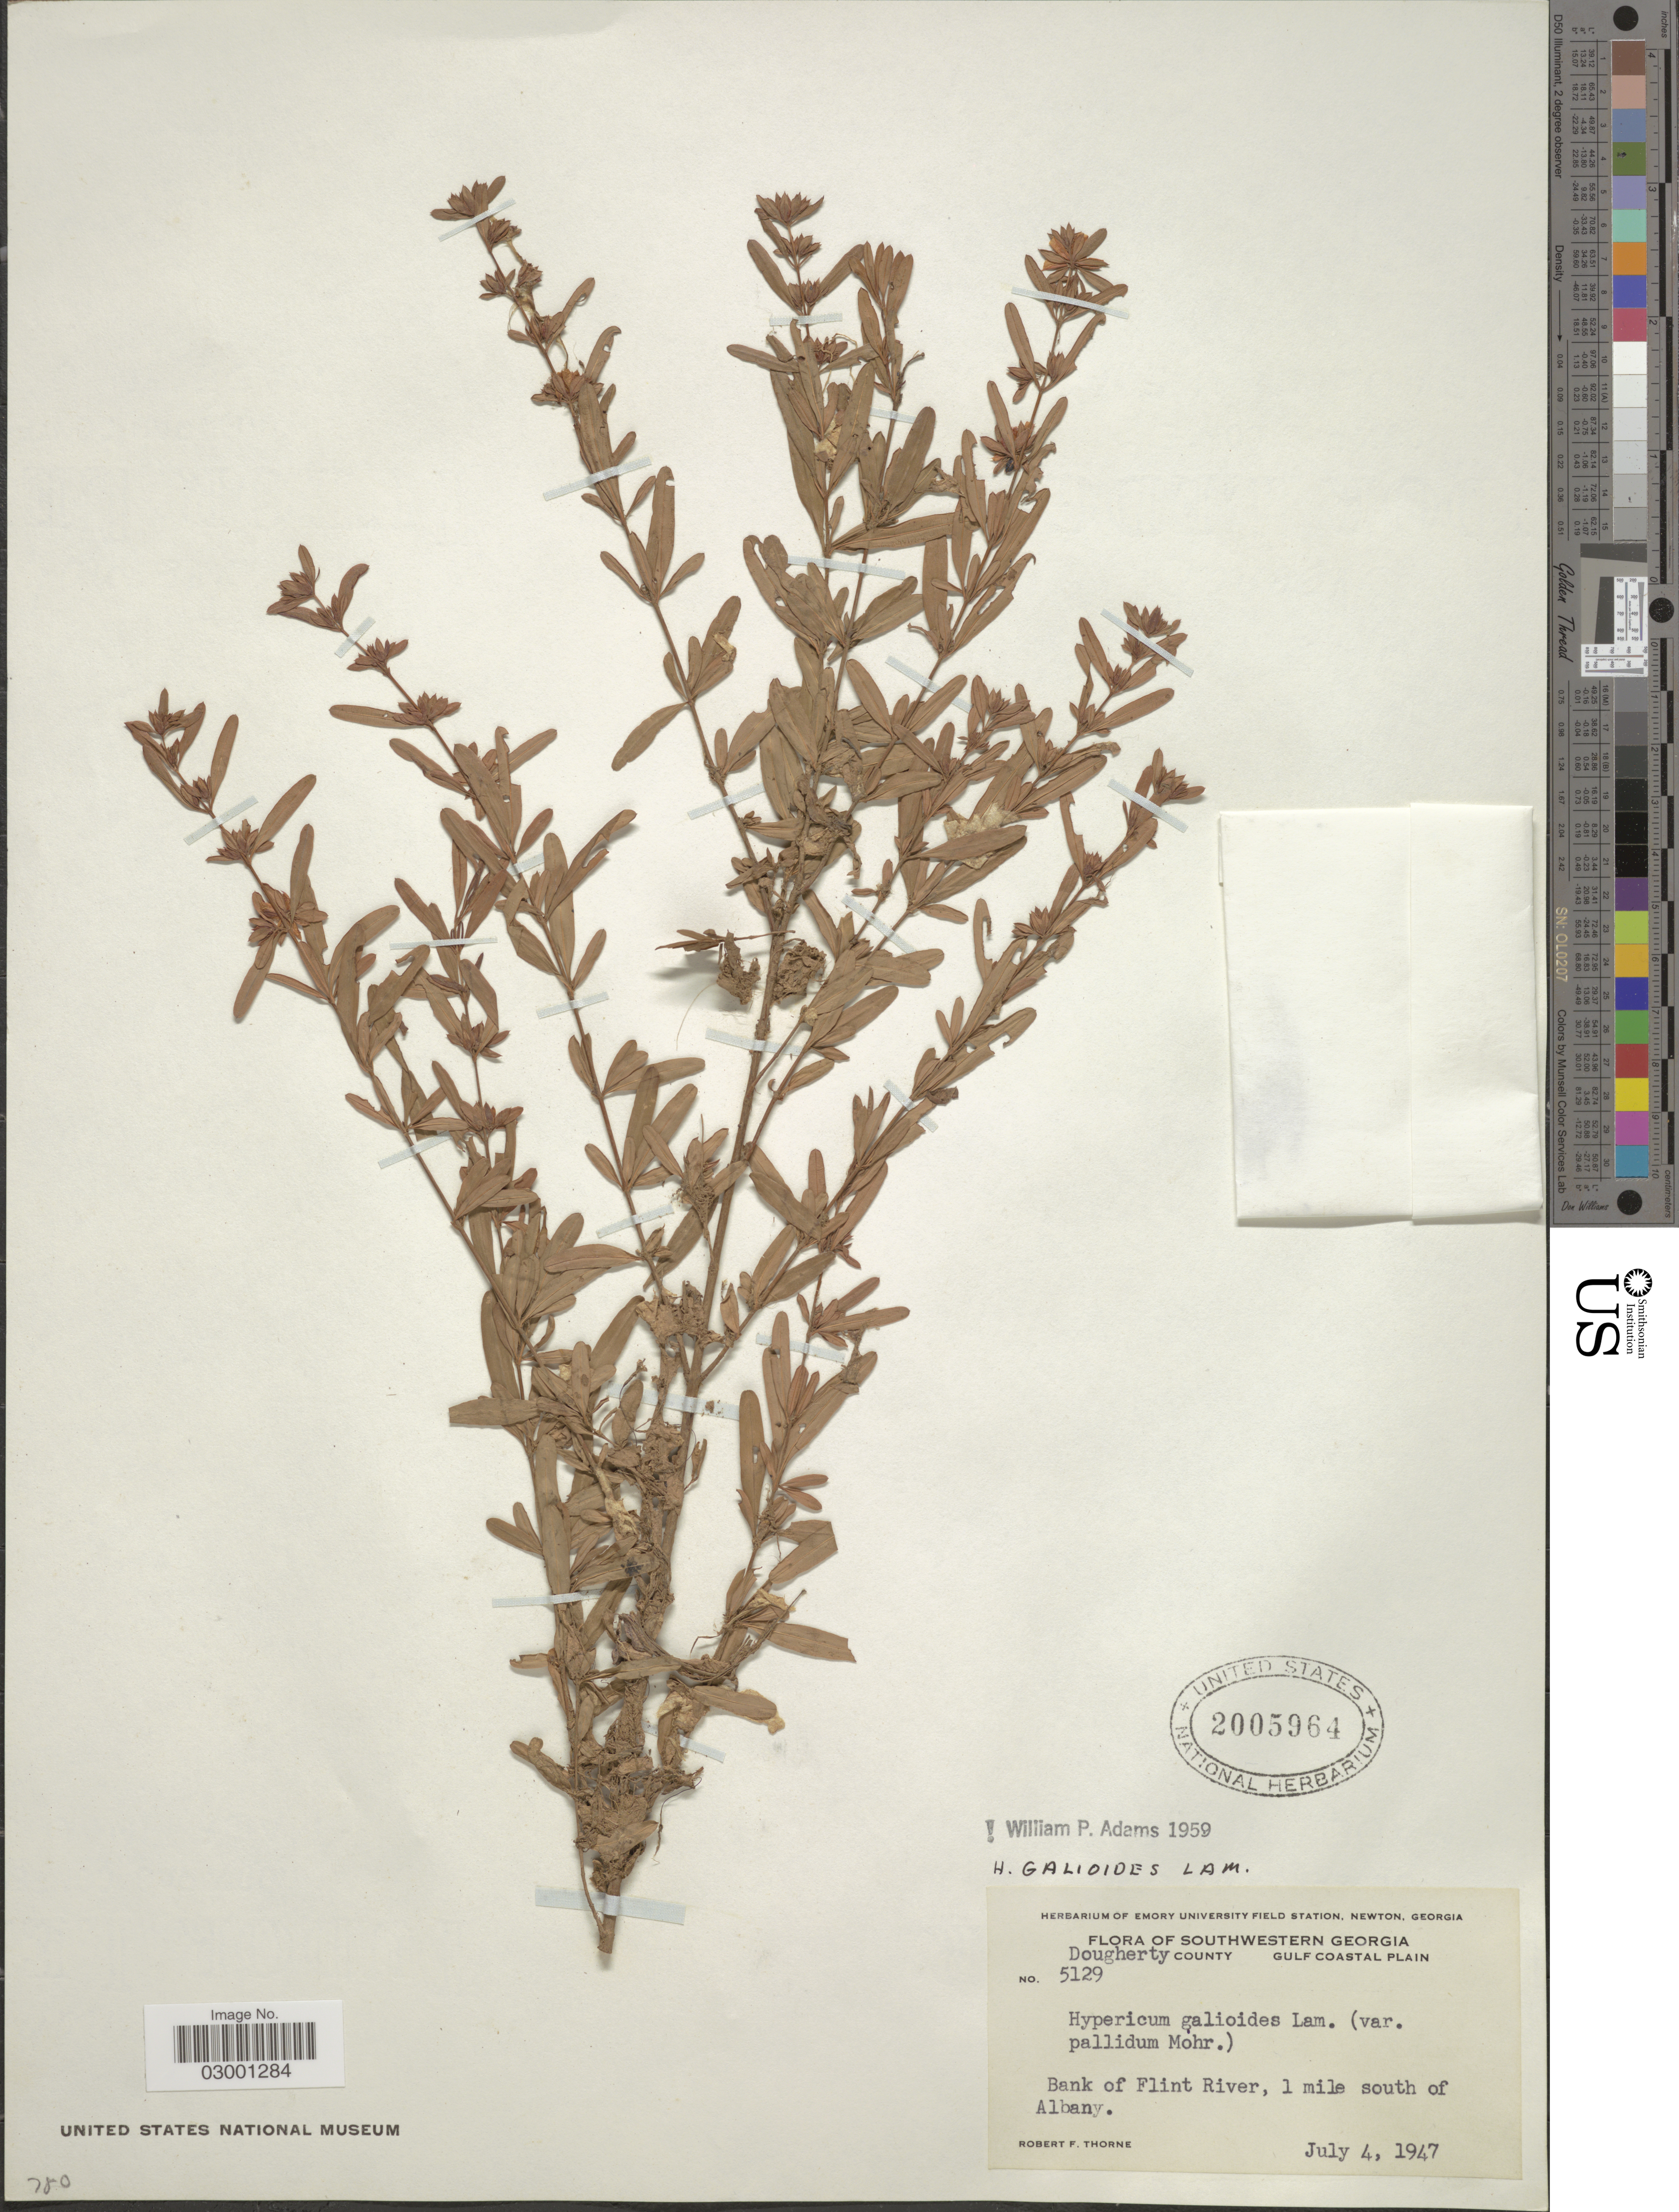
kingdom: Plantae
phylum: Tracheophyta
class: Magnoliopsida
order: Malpighiales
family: Hypericaceae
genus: Hypericum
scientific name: Hypericum galioides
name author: Lam.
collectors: R. F. Thorne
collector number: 5129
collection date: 1947-07-04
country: United States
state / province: Georgia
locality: Southwestern Georgia. Dougherty County. Gulf Coastal Plain. Bank of Flint River, 1 mile south of Albany.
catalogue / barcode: US 2005964